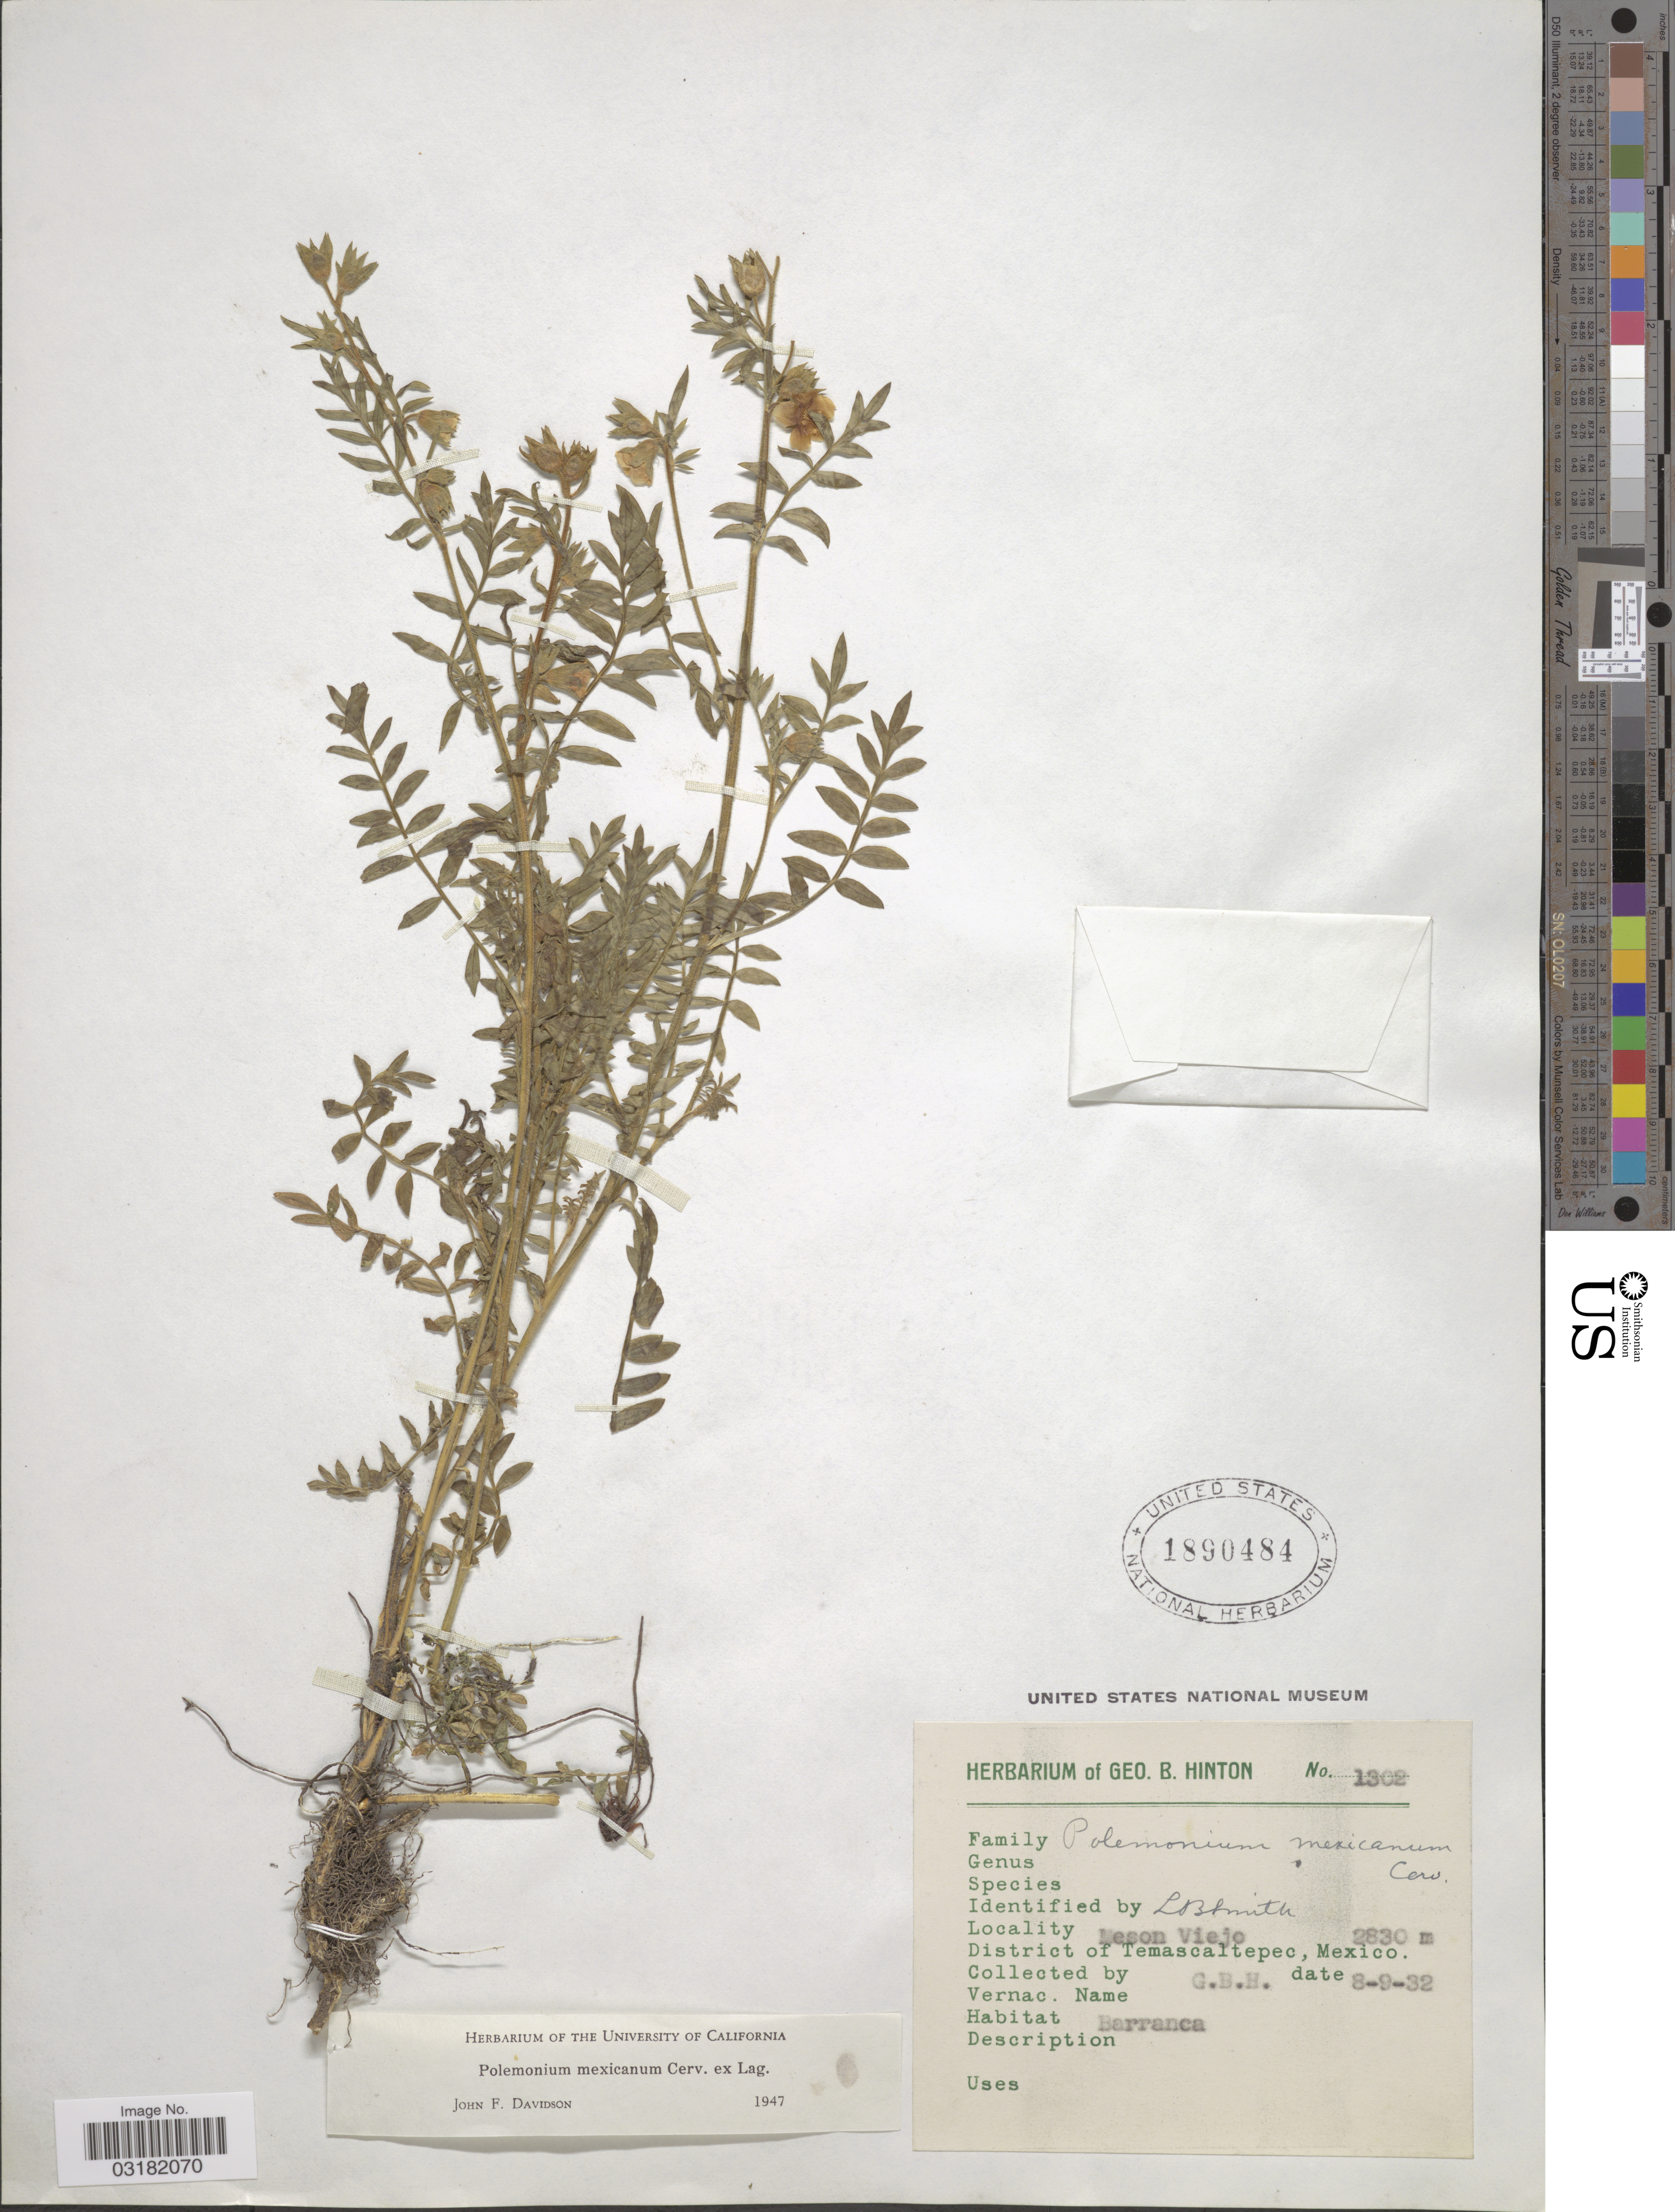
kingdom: Plantae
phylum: Tracheophyta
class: Magnoliopsida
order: Ericales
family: Polemoniaceae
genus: Polemonium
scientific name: Polemonium mexicanum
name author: Cerv. ex Lag.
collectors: G. B. Hinton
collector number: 1302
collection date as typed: Transcribed d/m/y: 8/9/32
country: Mexico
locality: Neson Viejo, District of Temascaltepec, Mexico.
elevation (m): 2830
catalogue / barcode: US 1890484